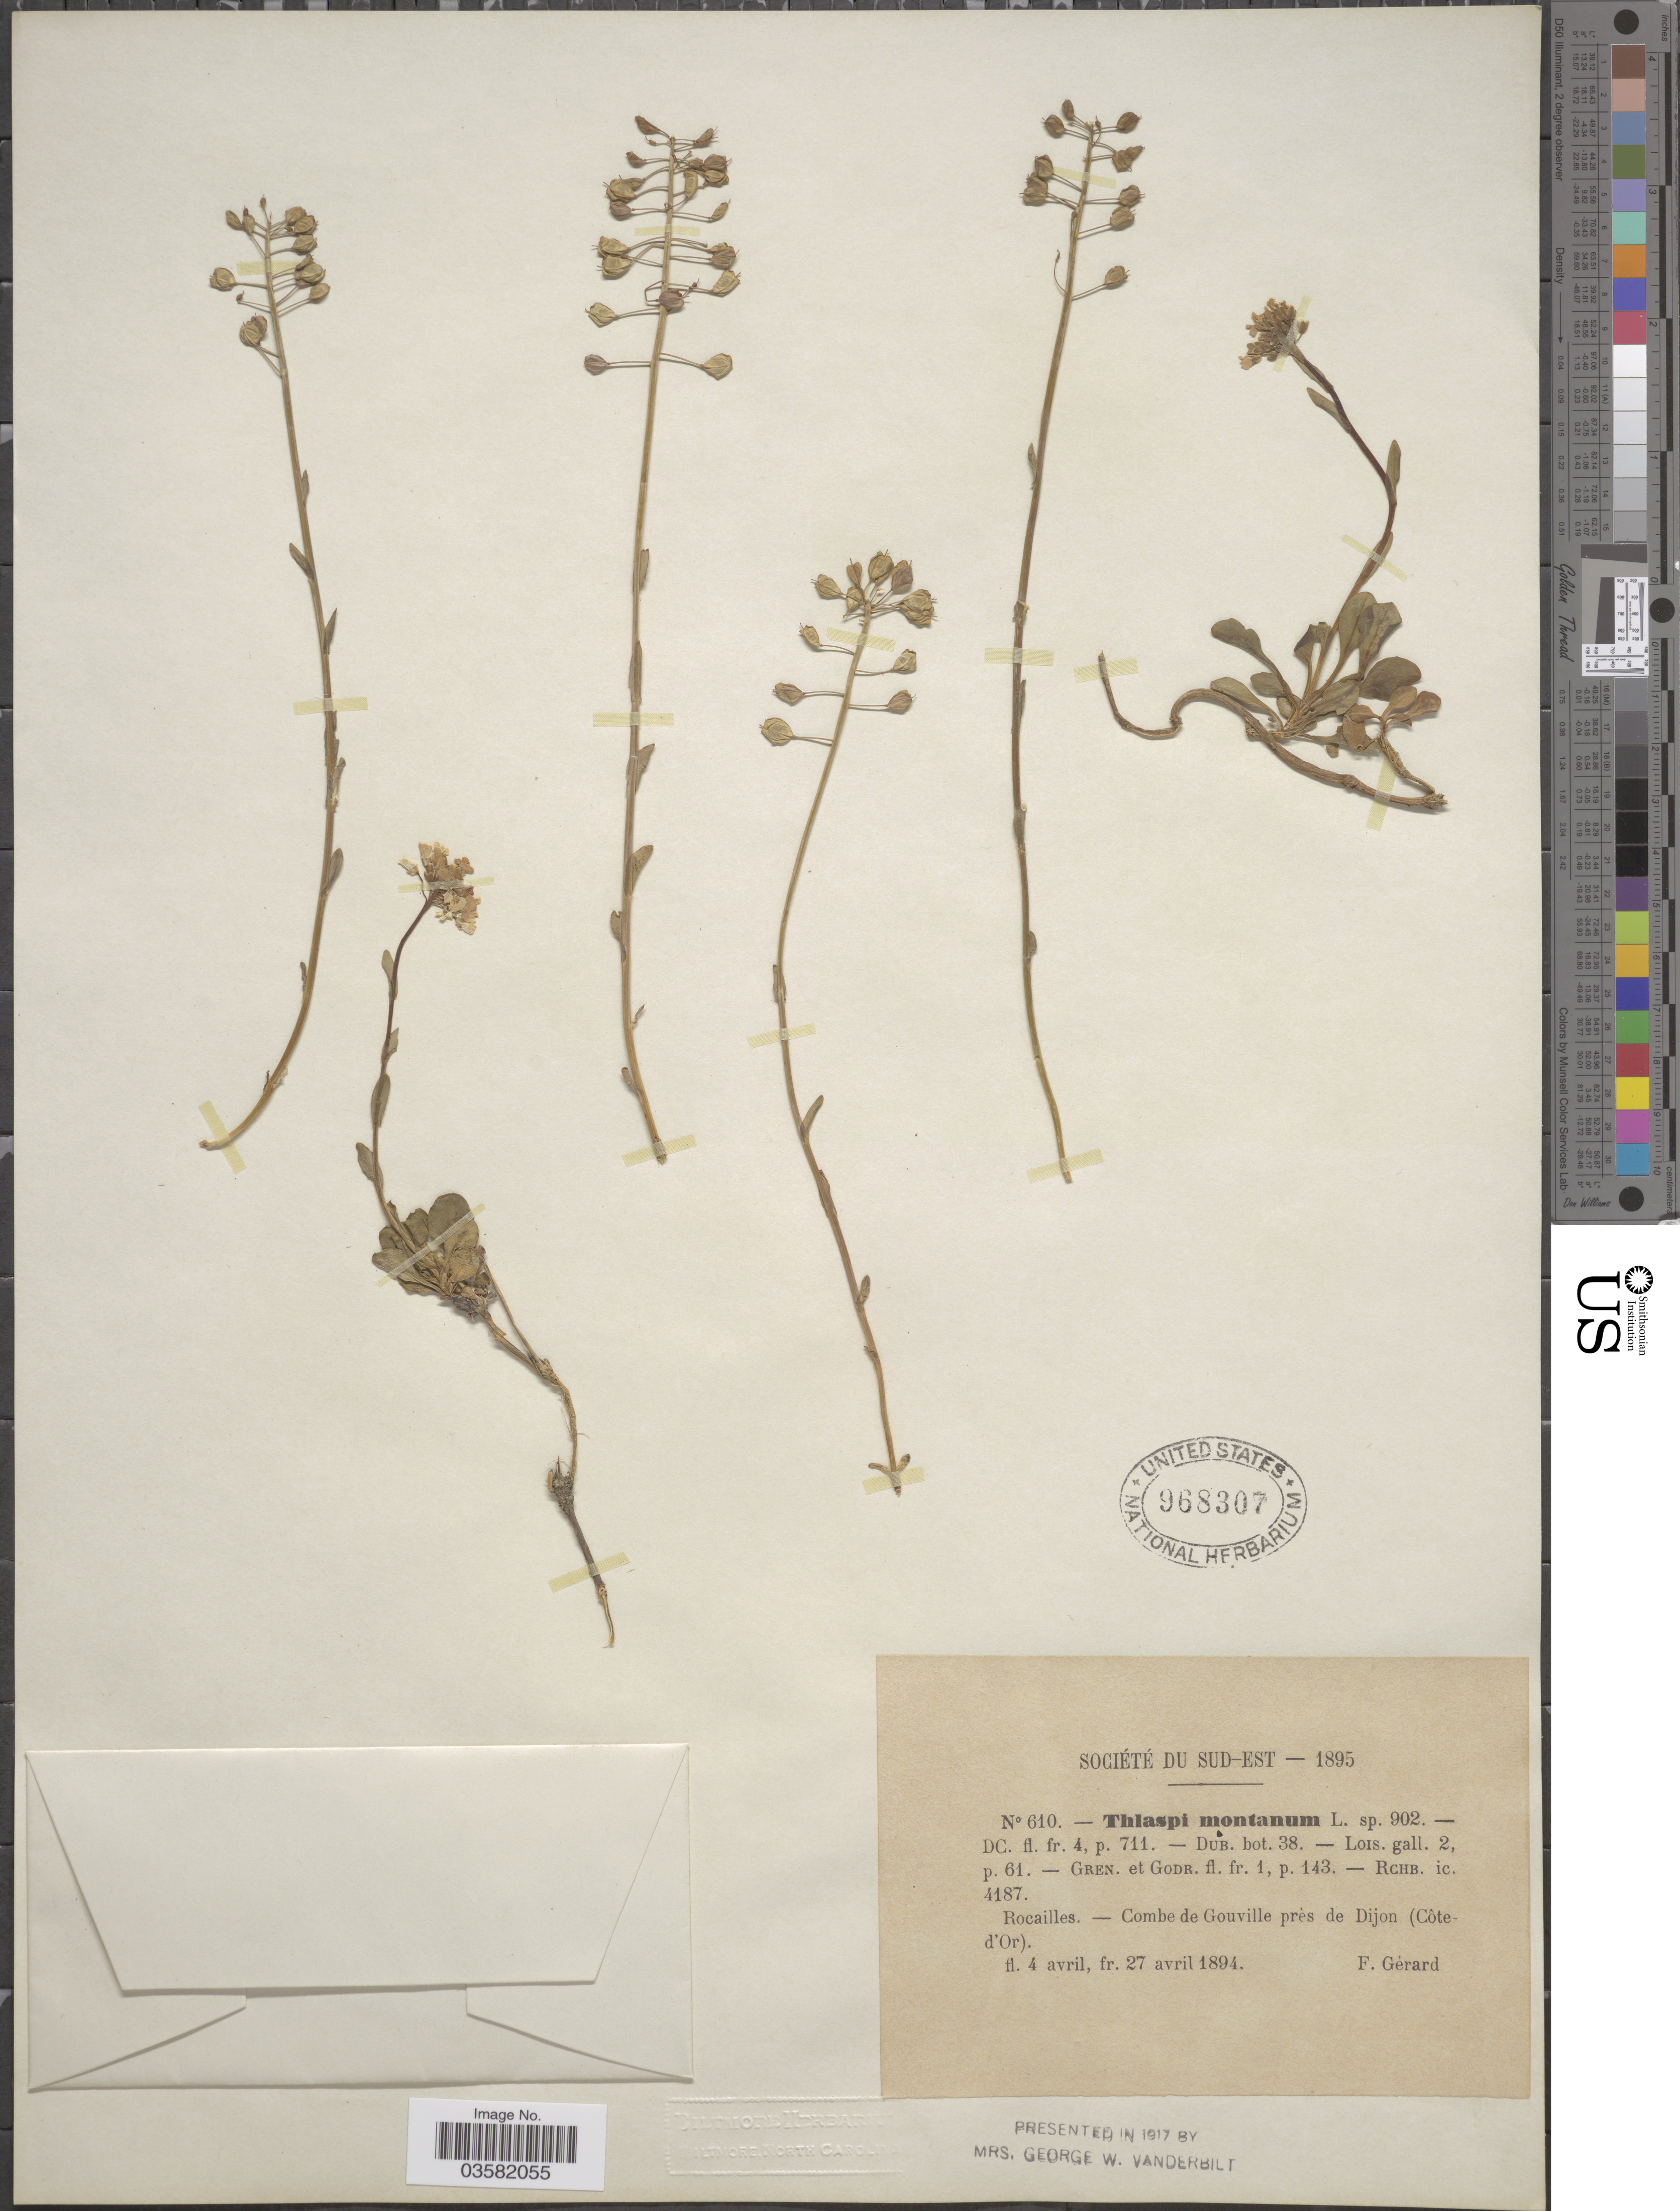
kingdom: Plantae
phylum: Tracheophyta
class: Magnoliopsida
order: Brassicales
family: Brassicaceae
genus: Thlaspi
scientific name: Thlaspi montanum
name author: L.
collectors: F. Gérard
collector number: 610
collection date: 1894-04-04/1894-04-27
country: France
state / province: Bourgogne-Franche-Comté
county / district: Côte-d'Or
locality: Rocailles. Combe de Gouville près de Dijon (Côte-d'Or).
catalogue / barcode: US 968307